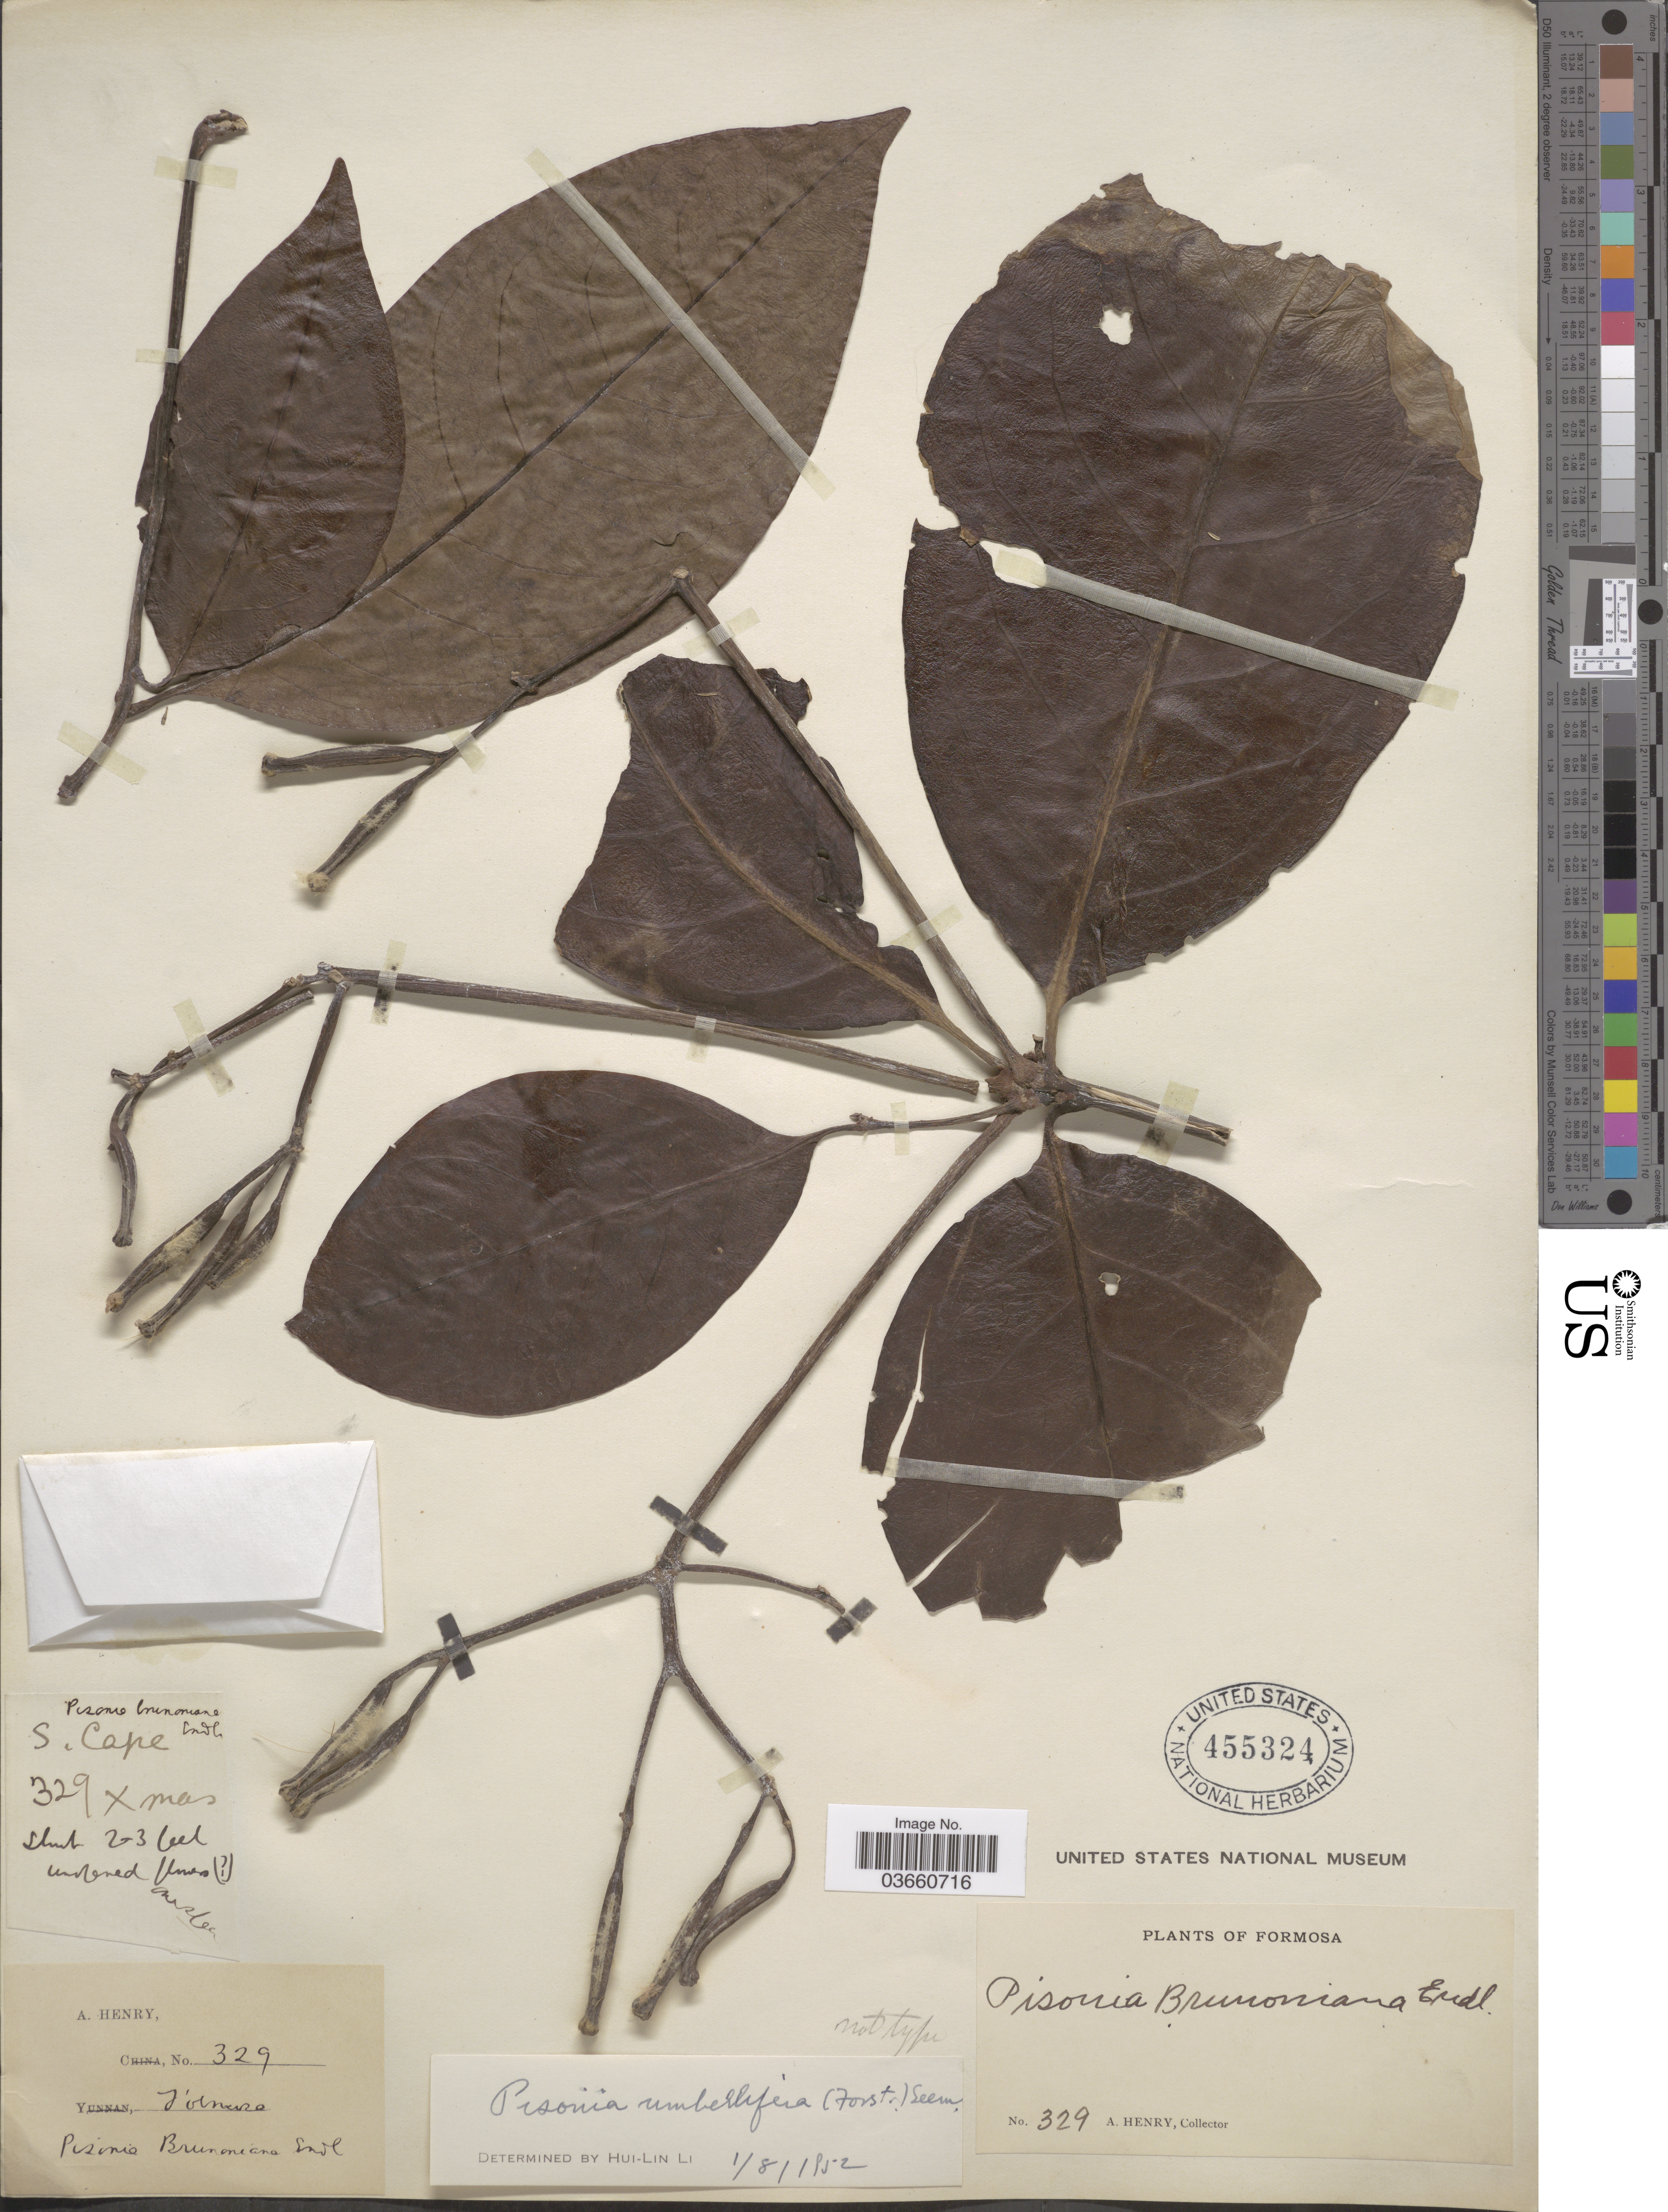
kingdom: Plantae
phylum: Tracheophyta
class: Magnoliopsida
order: Caryophyllales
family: Nyctaginaceae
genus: Pisonia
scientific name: Pisonia brunoniana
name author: Endl.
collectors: A. Henry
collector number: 329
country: Taiwan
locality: Formosa.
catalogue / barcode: US 455324